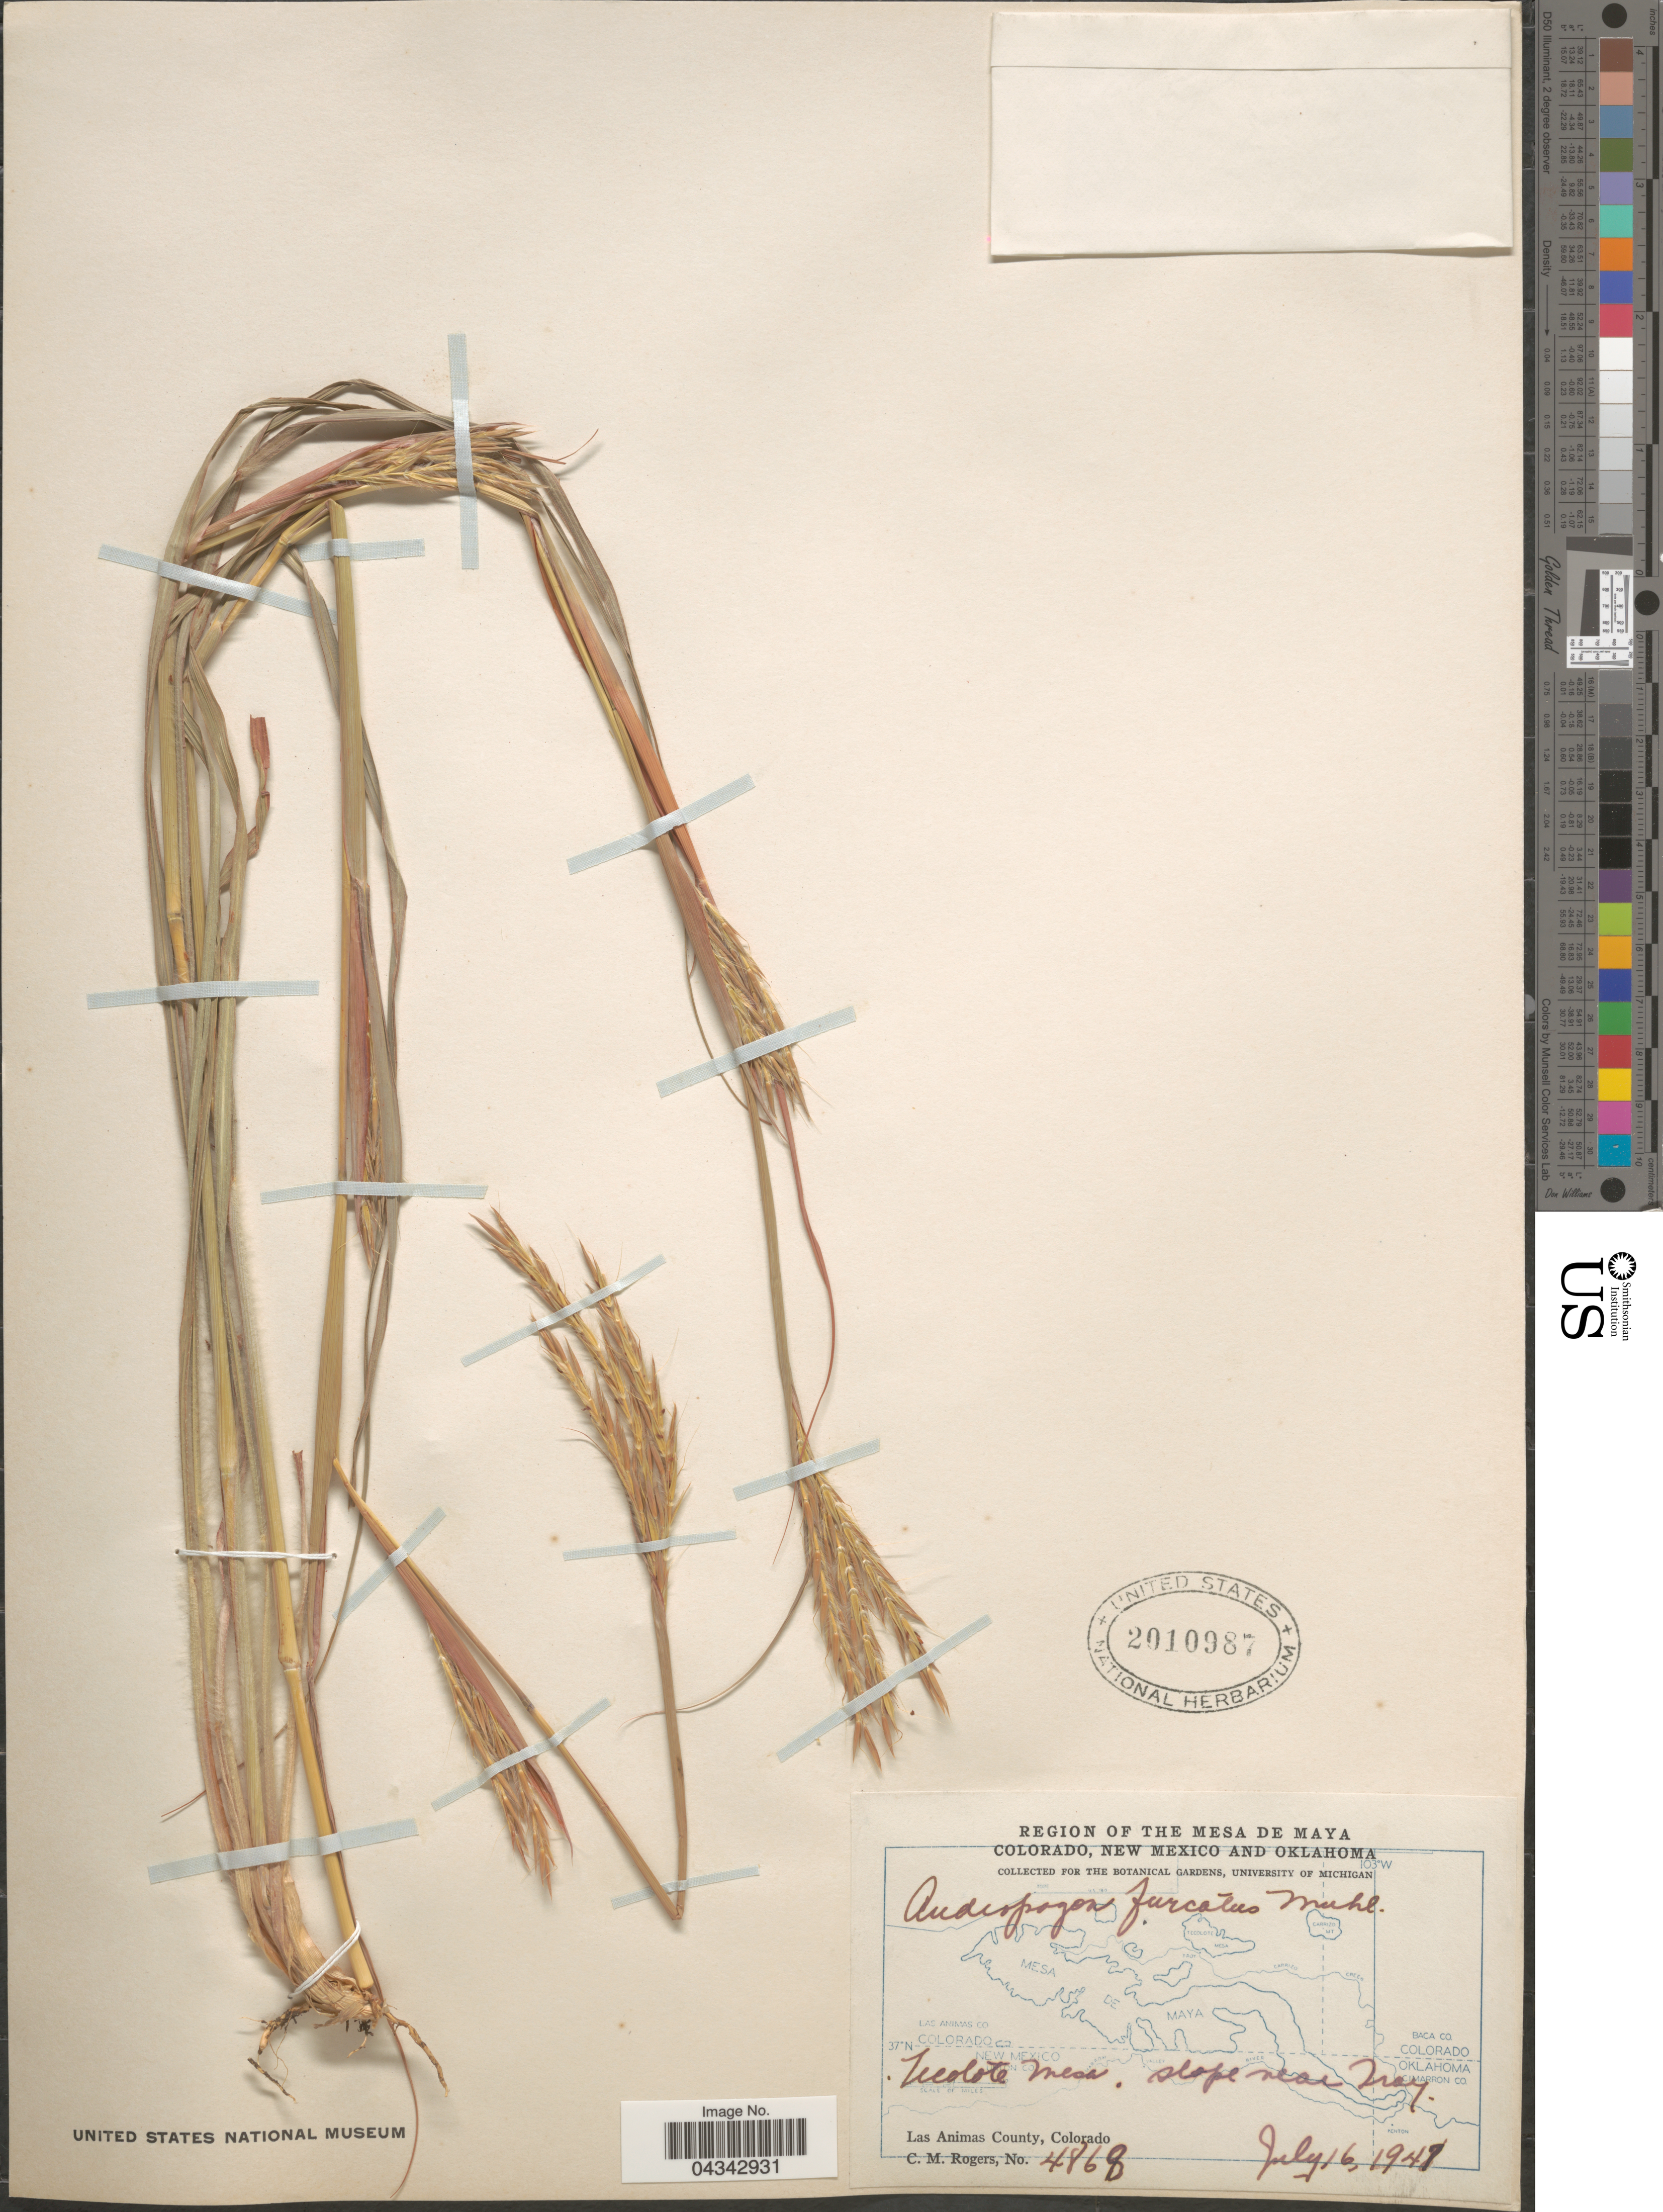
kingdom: Plantae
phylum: Tracheophyta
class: Liliopsida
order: Poales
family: Poaceae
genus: Andropogon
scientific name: Andropogon gerardii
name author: Vitman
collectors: C. M. Rogers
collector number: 4868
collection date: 1948-07-16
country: United States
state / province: Colorado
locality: Region of the Mesa de Maya. Tecolote Mesa, slope near May. Las Animas County.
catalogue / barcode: US 2010987